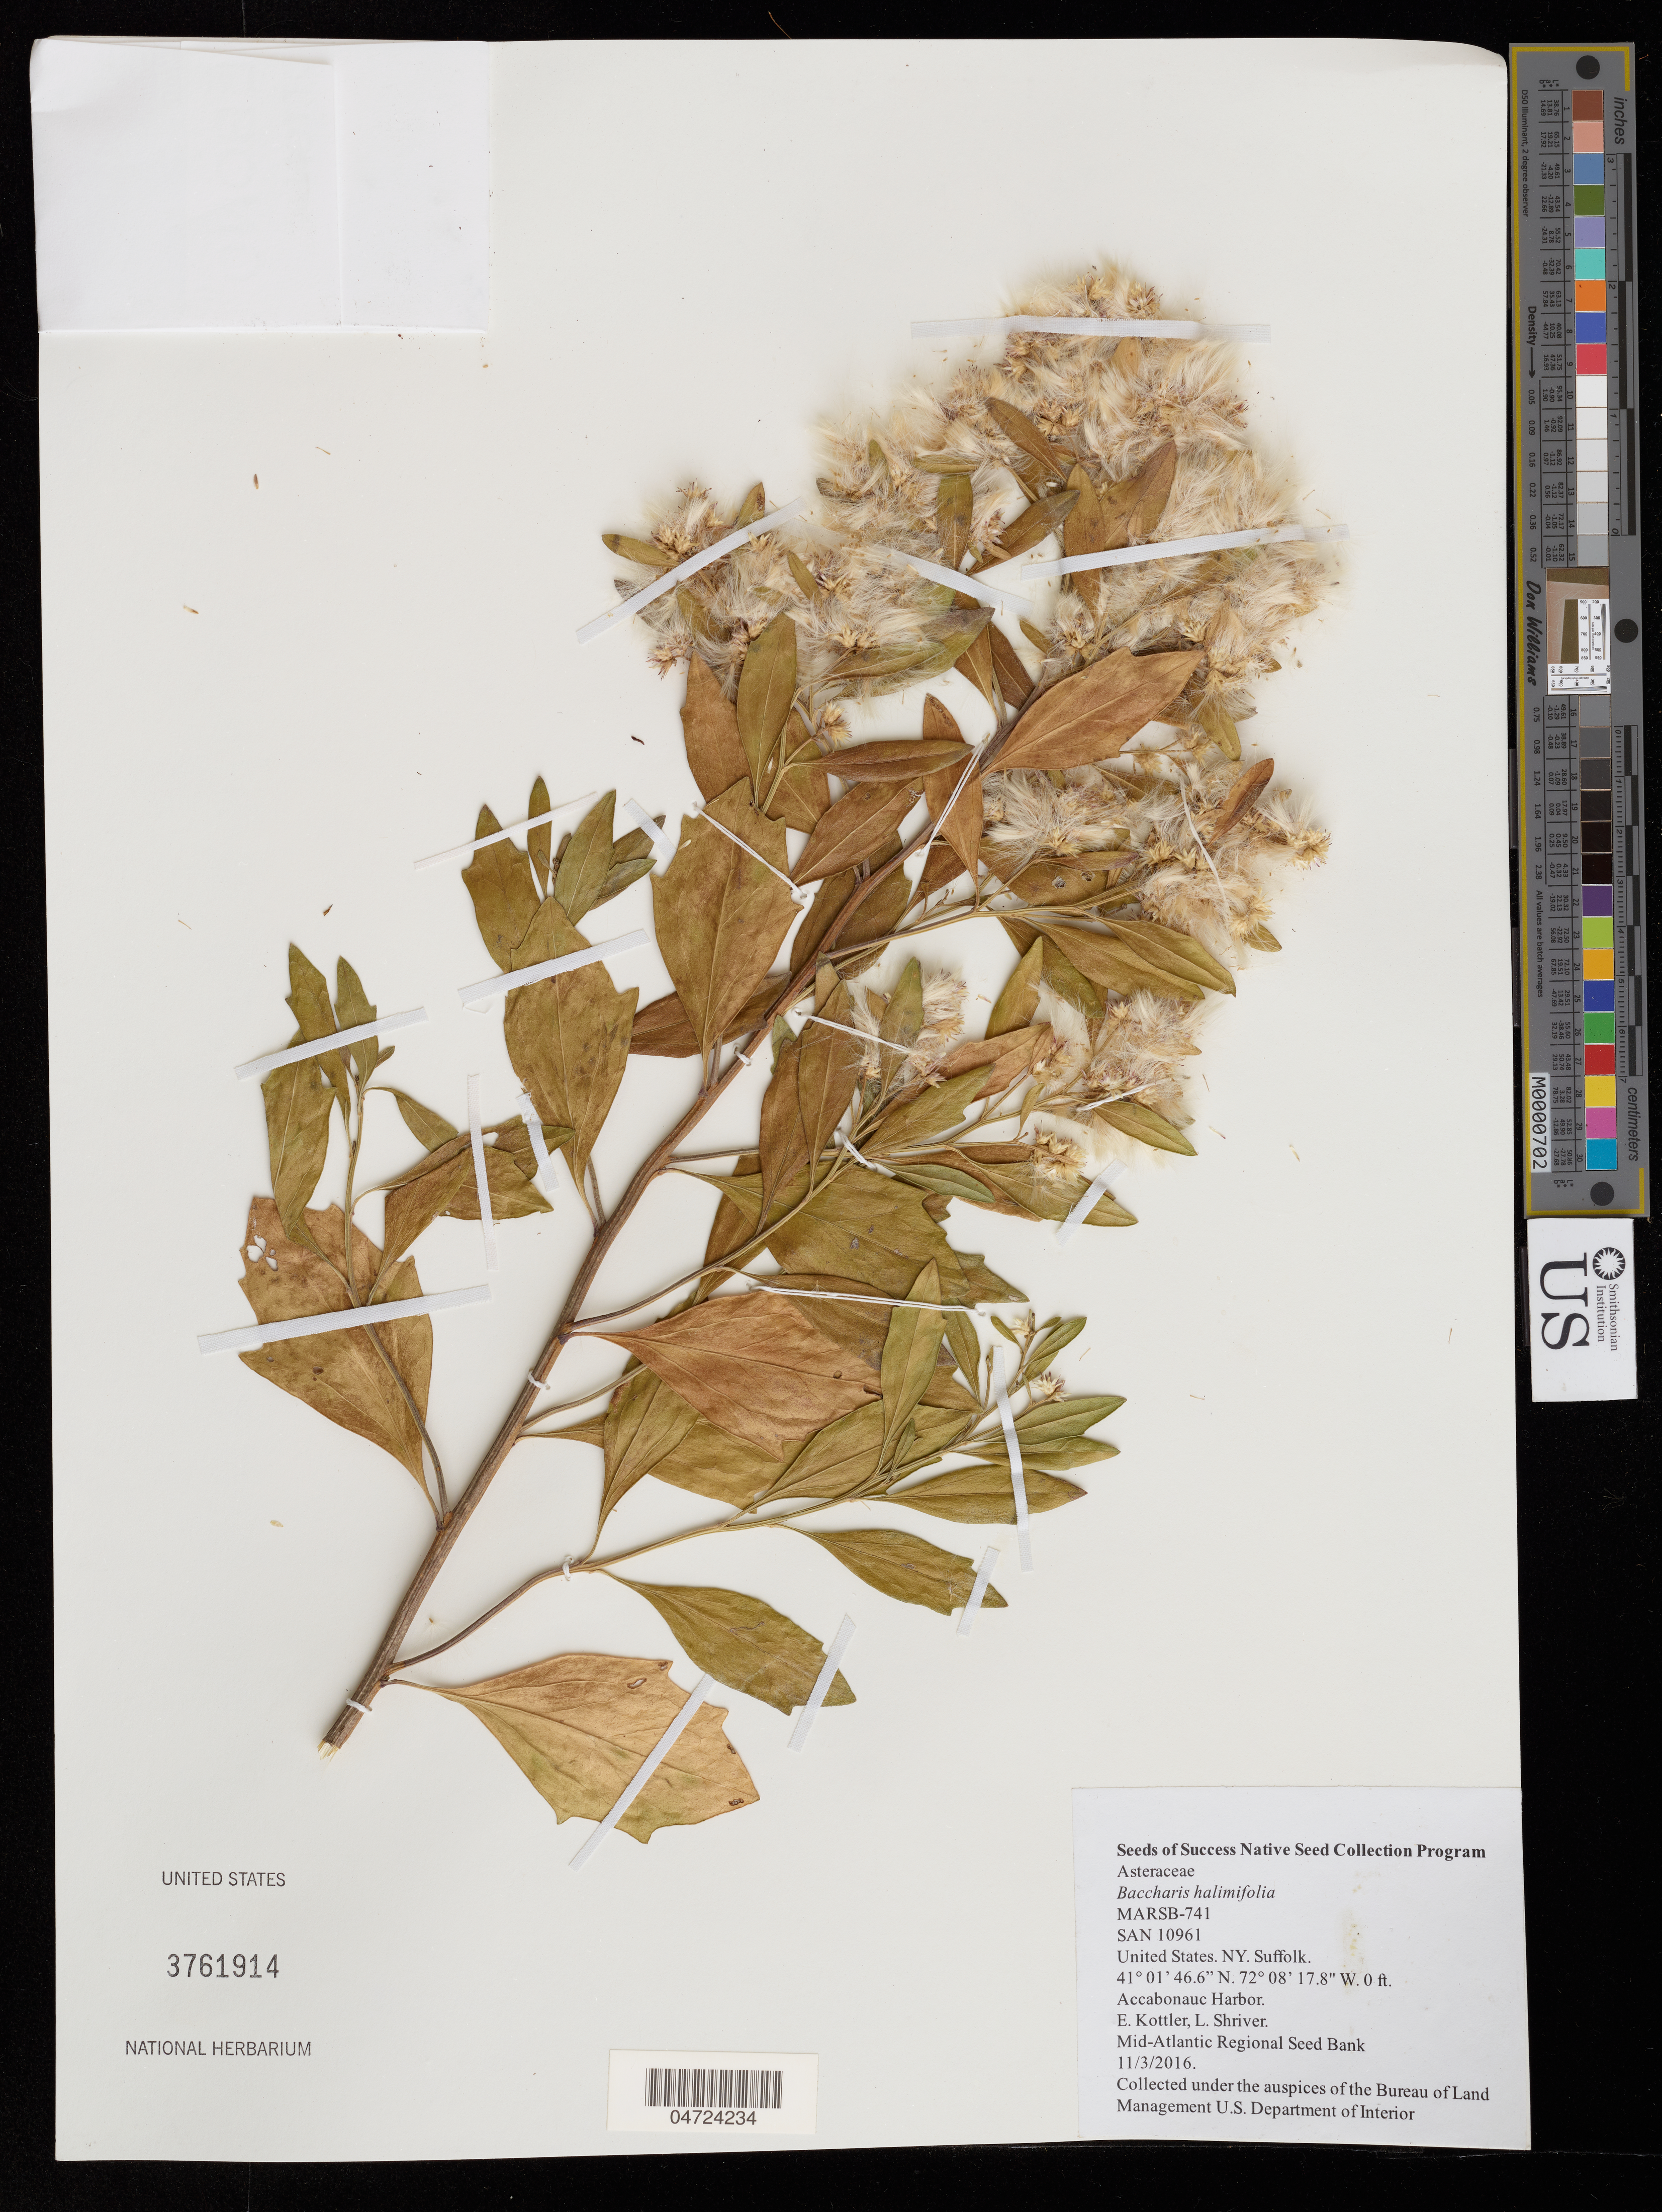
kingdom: Plantae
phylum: Tracheophyta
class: Magnoliopsida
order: Asterales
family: Asteraceae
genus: Baccharis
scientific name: Baccharis halimifolia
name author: L.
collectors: E. Kottler & L. Shriver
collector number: MARSB-741/SAN10961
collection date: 2016-11-03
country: United States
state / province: New York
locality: Suffolk. Accabonauc Harbor.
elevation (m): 0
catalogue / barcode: US 3761914